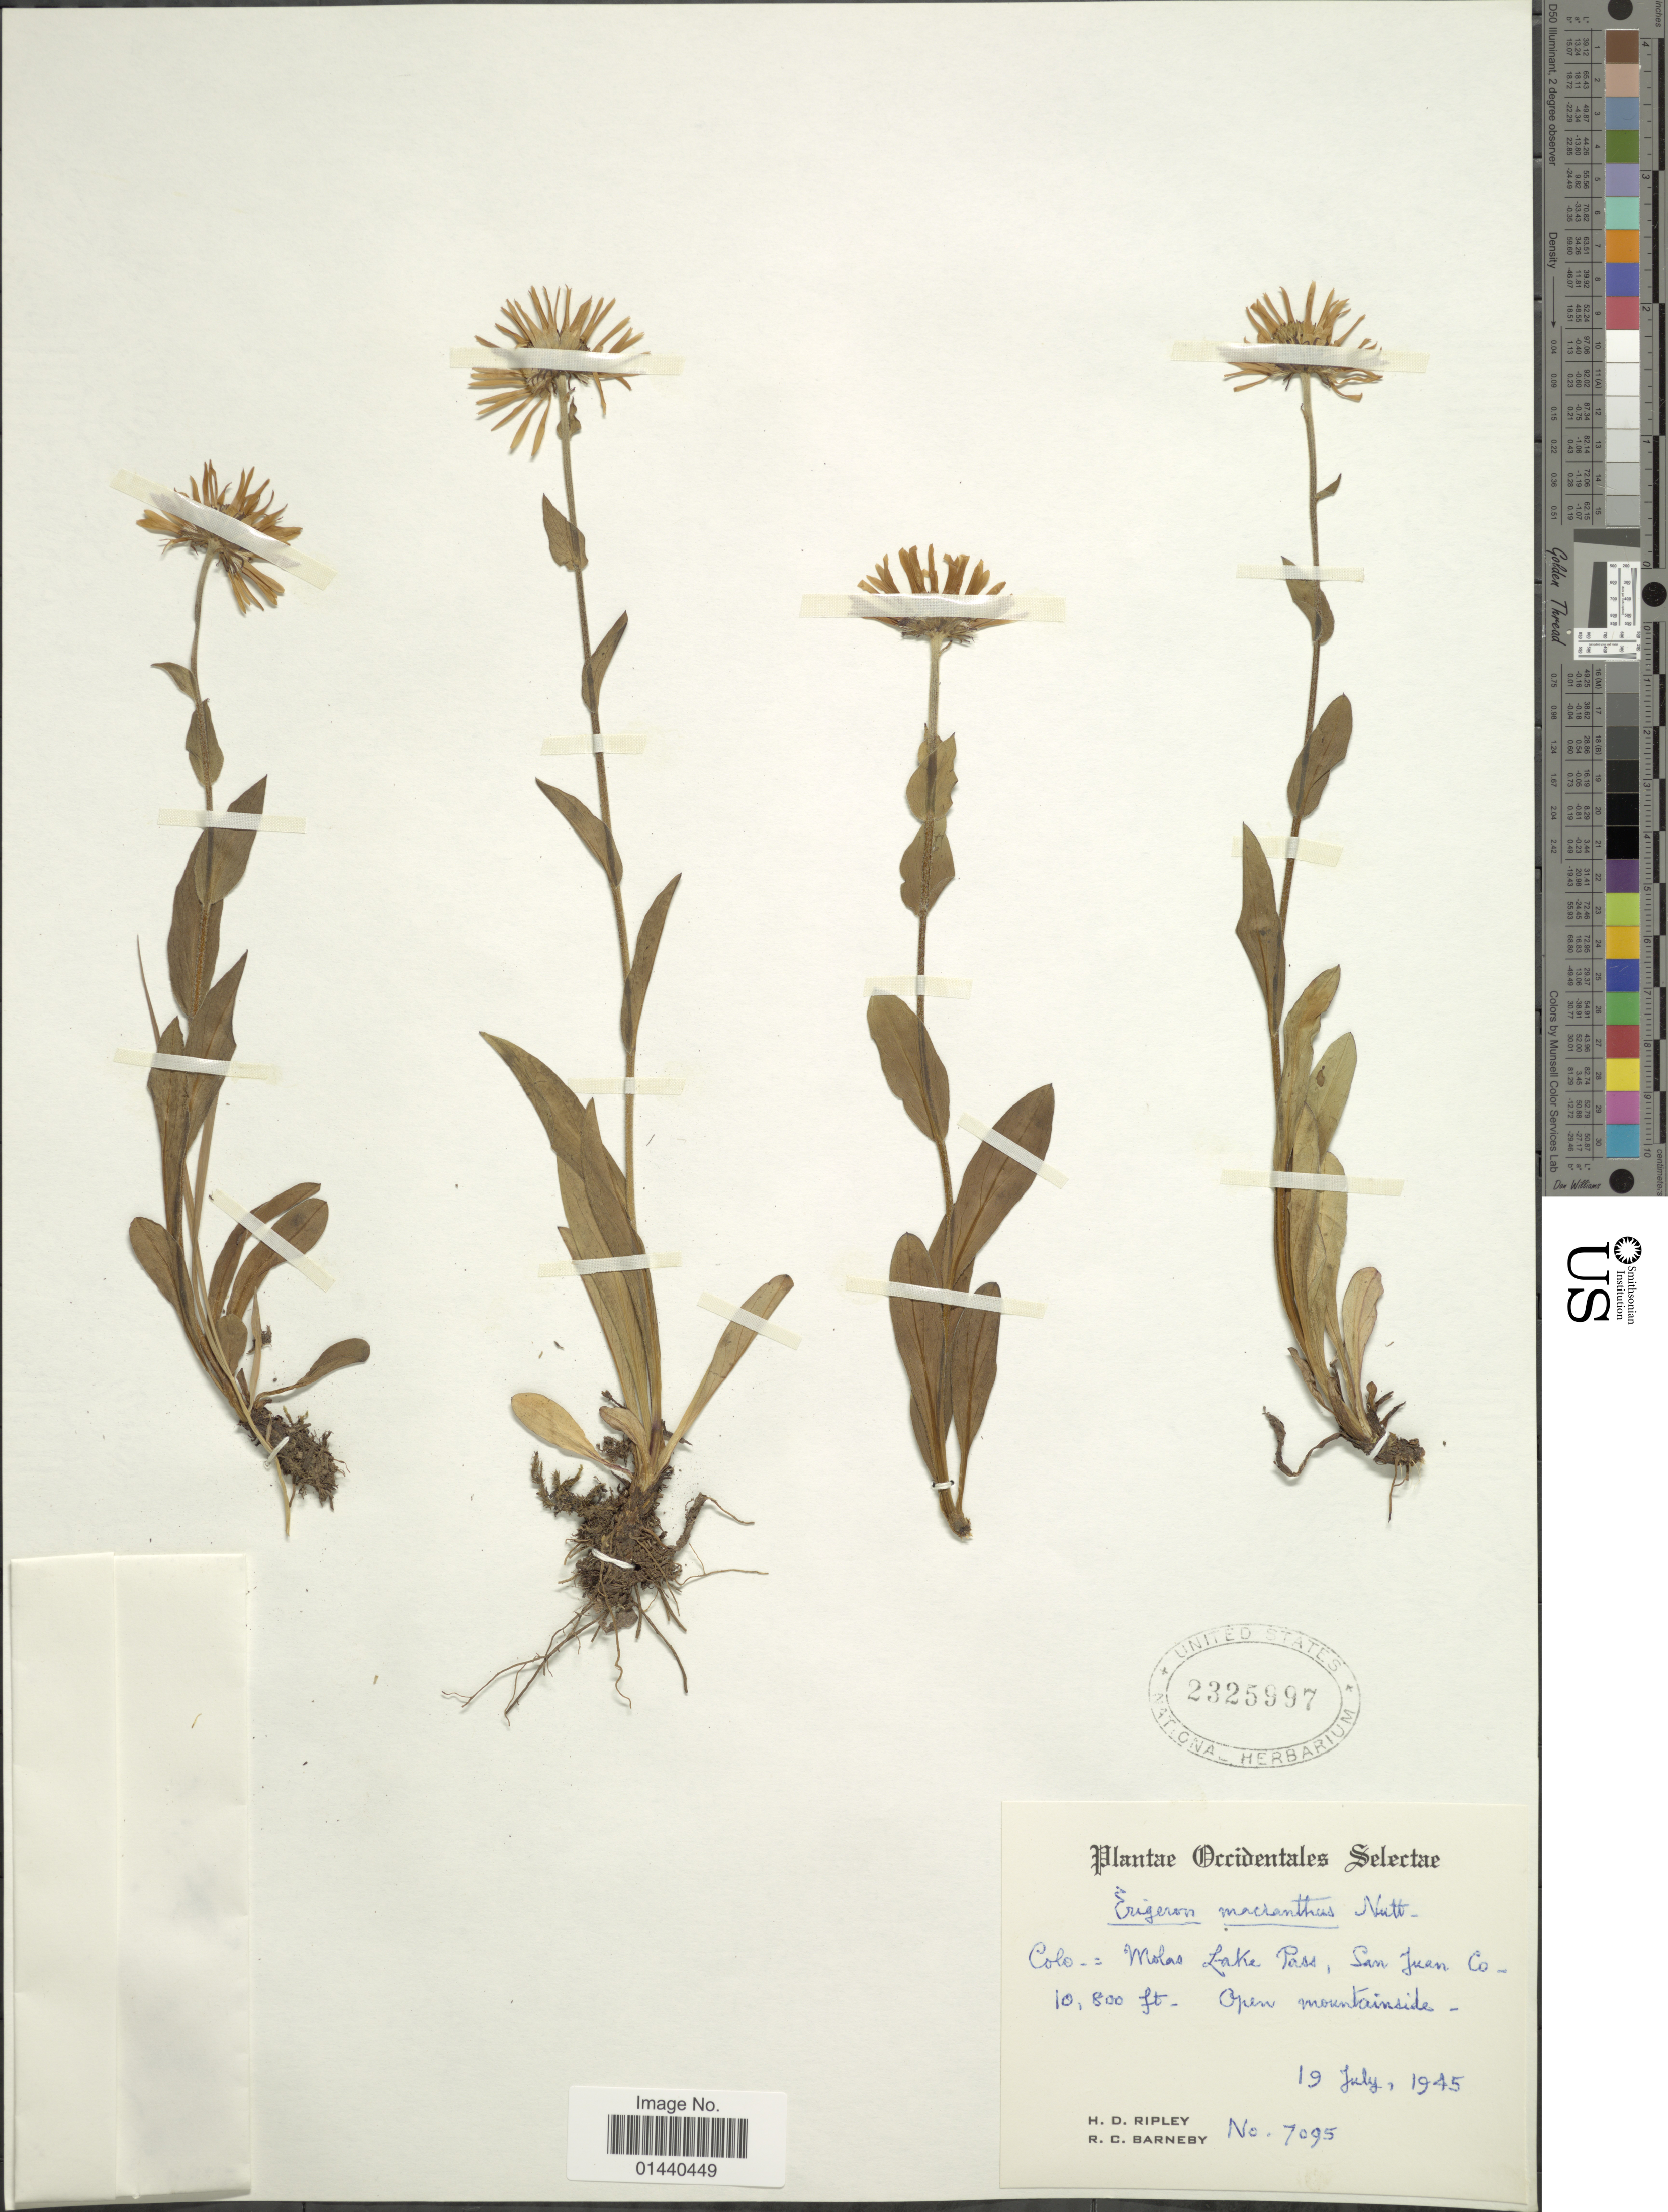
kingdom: Plantae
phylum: Tracheophyta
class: Magnoliopsida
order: Asterales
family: Asteraceae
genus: Erigeron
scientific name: Erigeron speciosus var. macranthus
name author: (Nutt.) Cronq.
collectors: H. Ripley & R. C. Barneby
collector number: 7095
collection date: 1945-07-19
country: United States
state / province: Colorado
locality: Colo.- Molas Lake Pass, San Juan Co.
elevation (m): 3292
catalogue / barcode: US 2325997